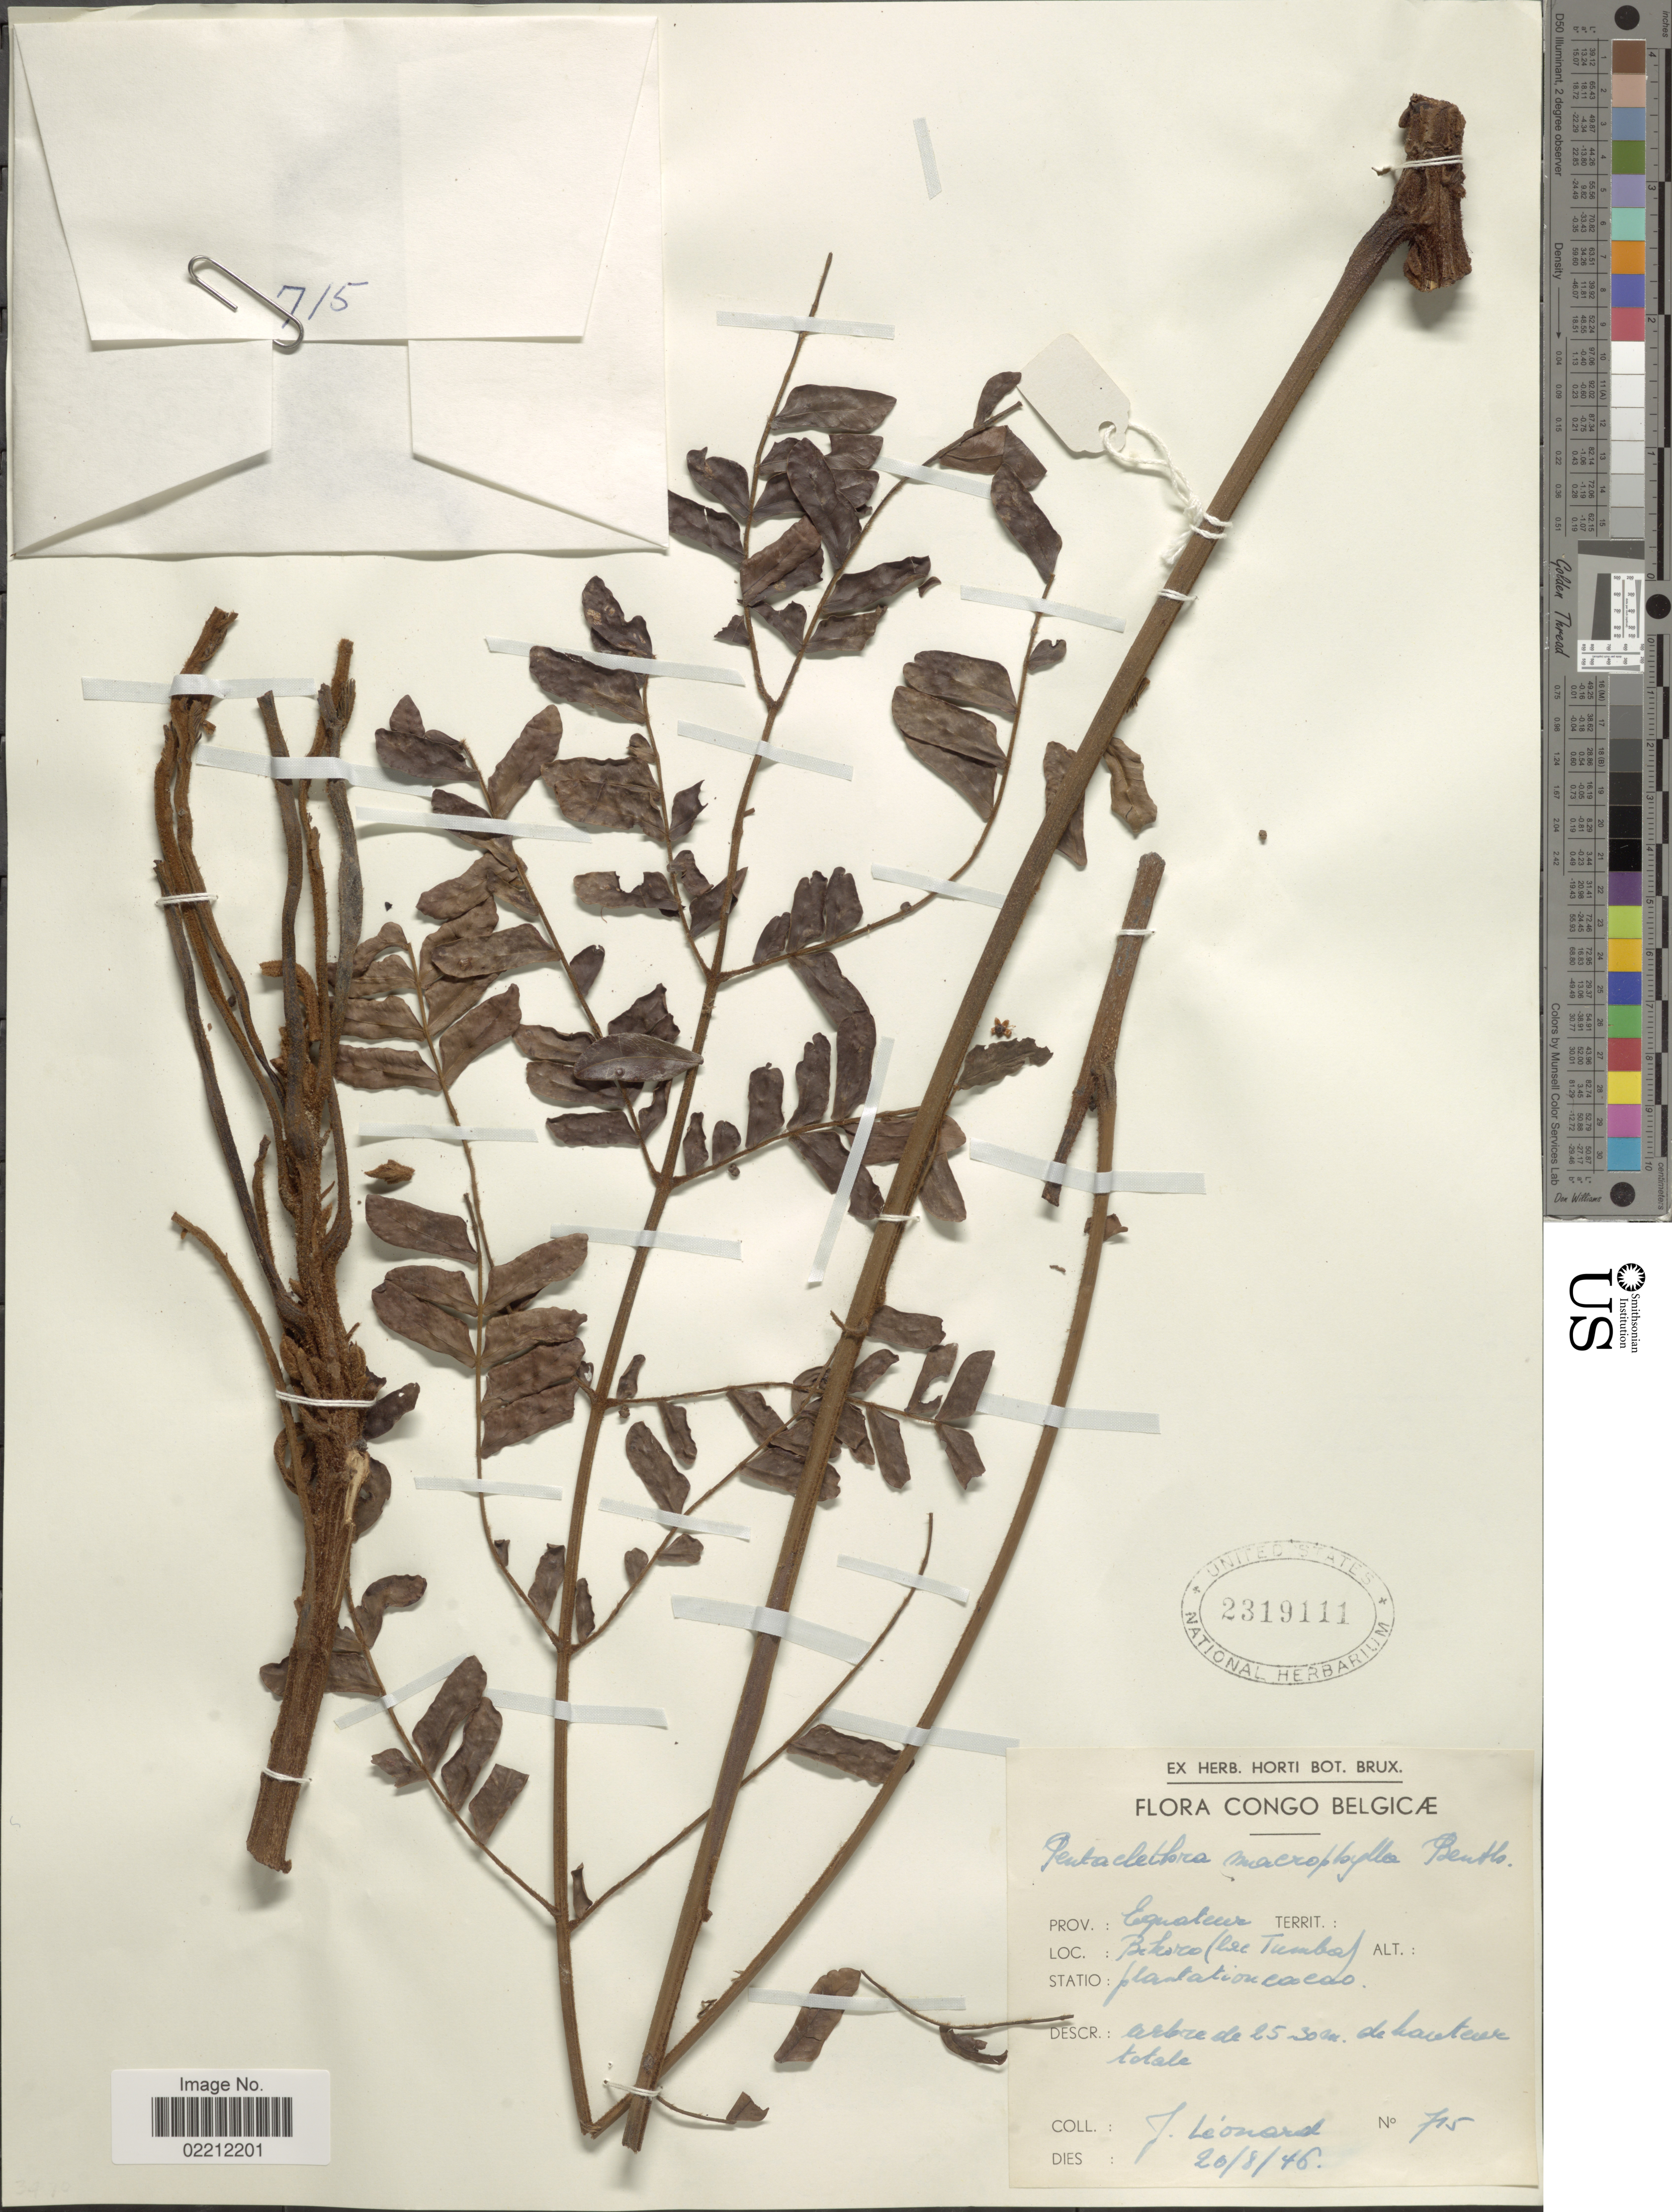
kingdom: Plantae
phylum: Tracheophyta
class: Magnoliopsida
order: Fabales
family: Fabaceae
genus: Pentaclethra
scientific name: Pentaclethra macrophylla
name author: Benth.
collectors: J. Leonard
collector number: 715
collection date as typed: Transcribed d/m/y: 20/8/46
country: Congo, Democratic Republic of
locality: Prov. Equateur, Bikoro (Lac Tumba)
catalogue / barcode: US 2319111